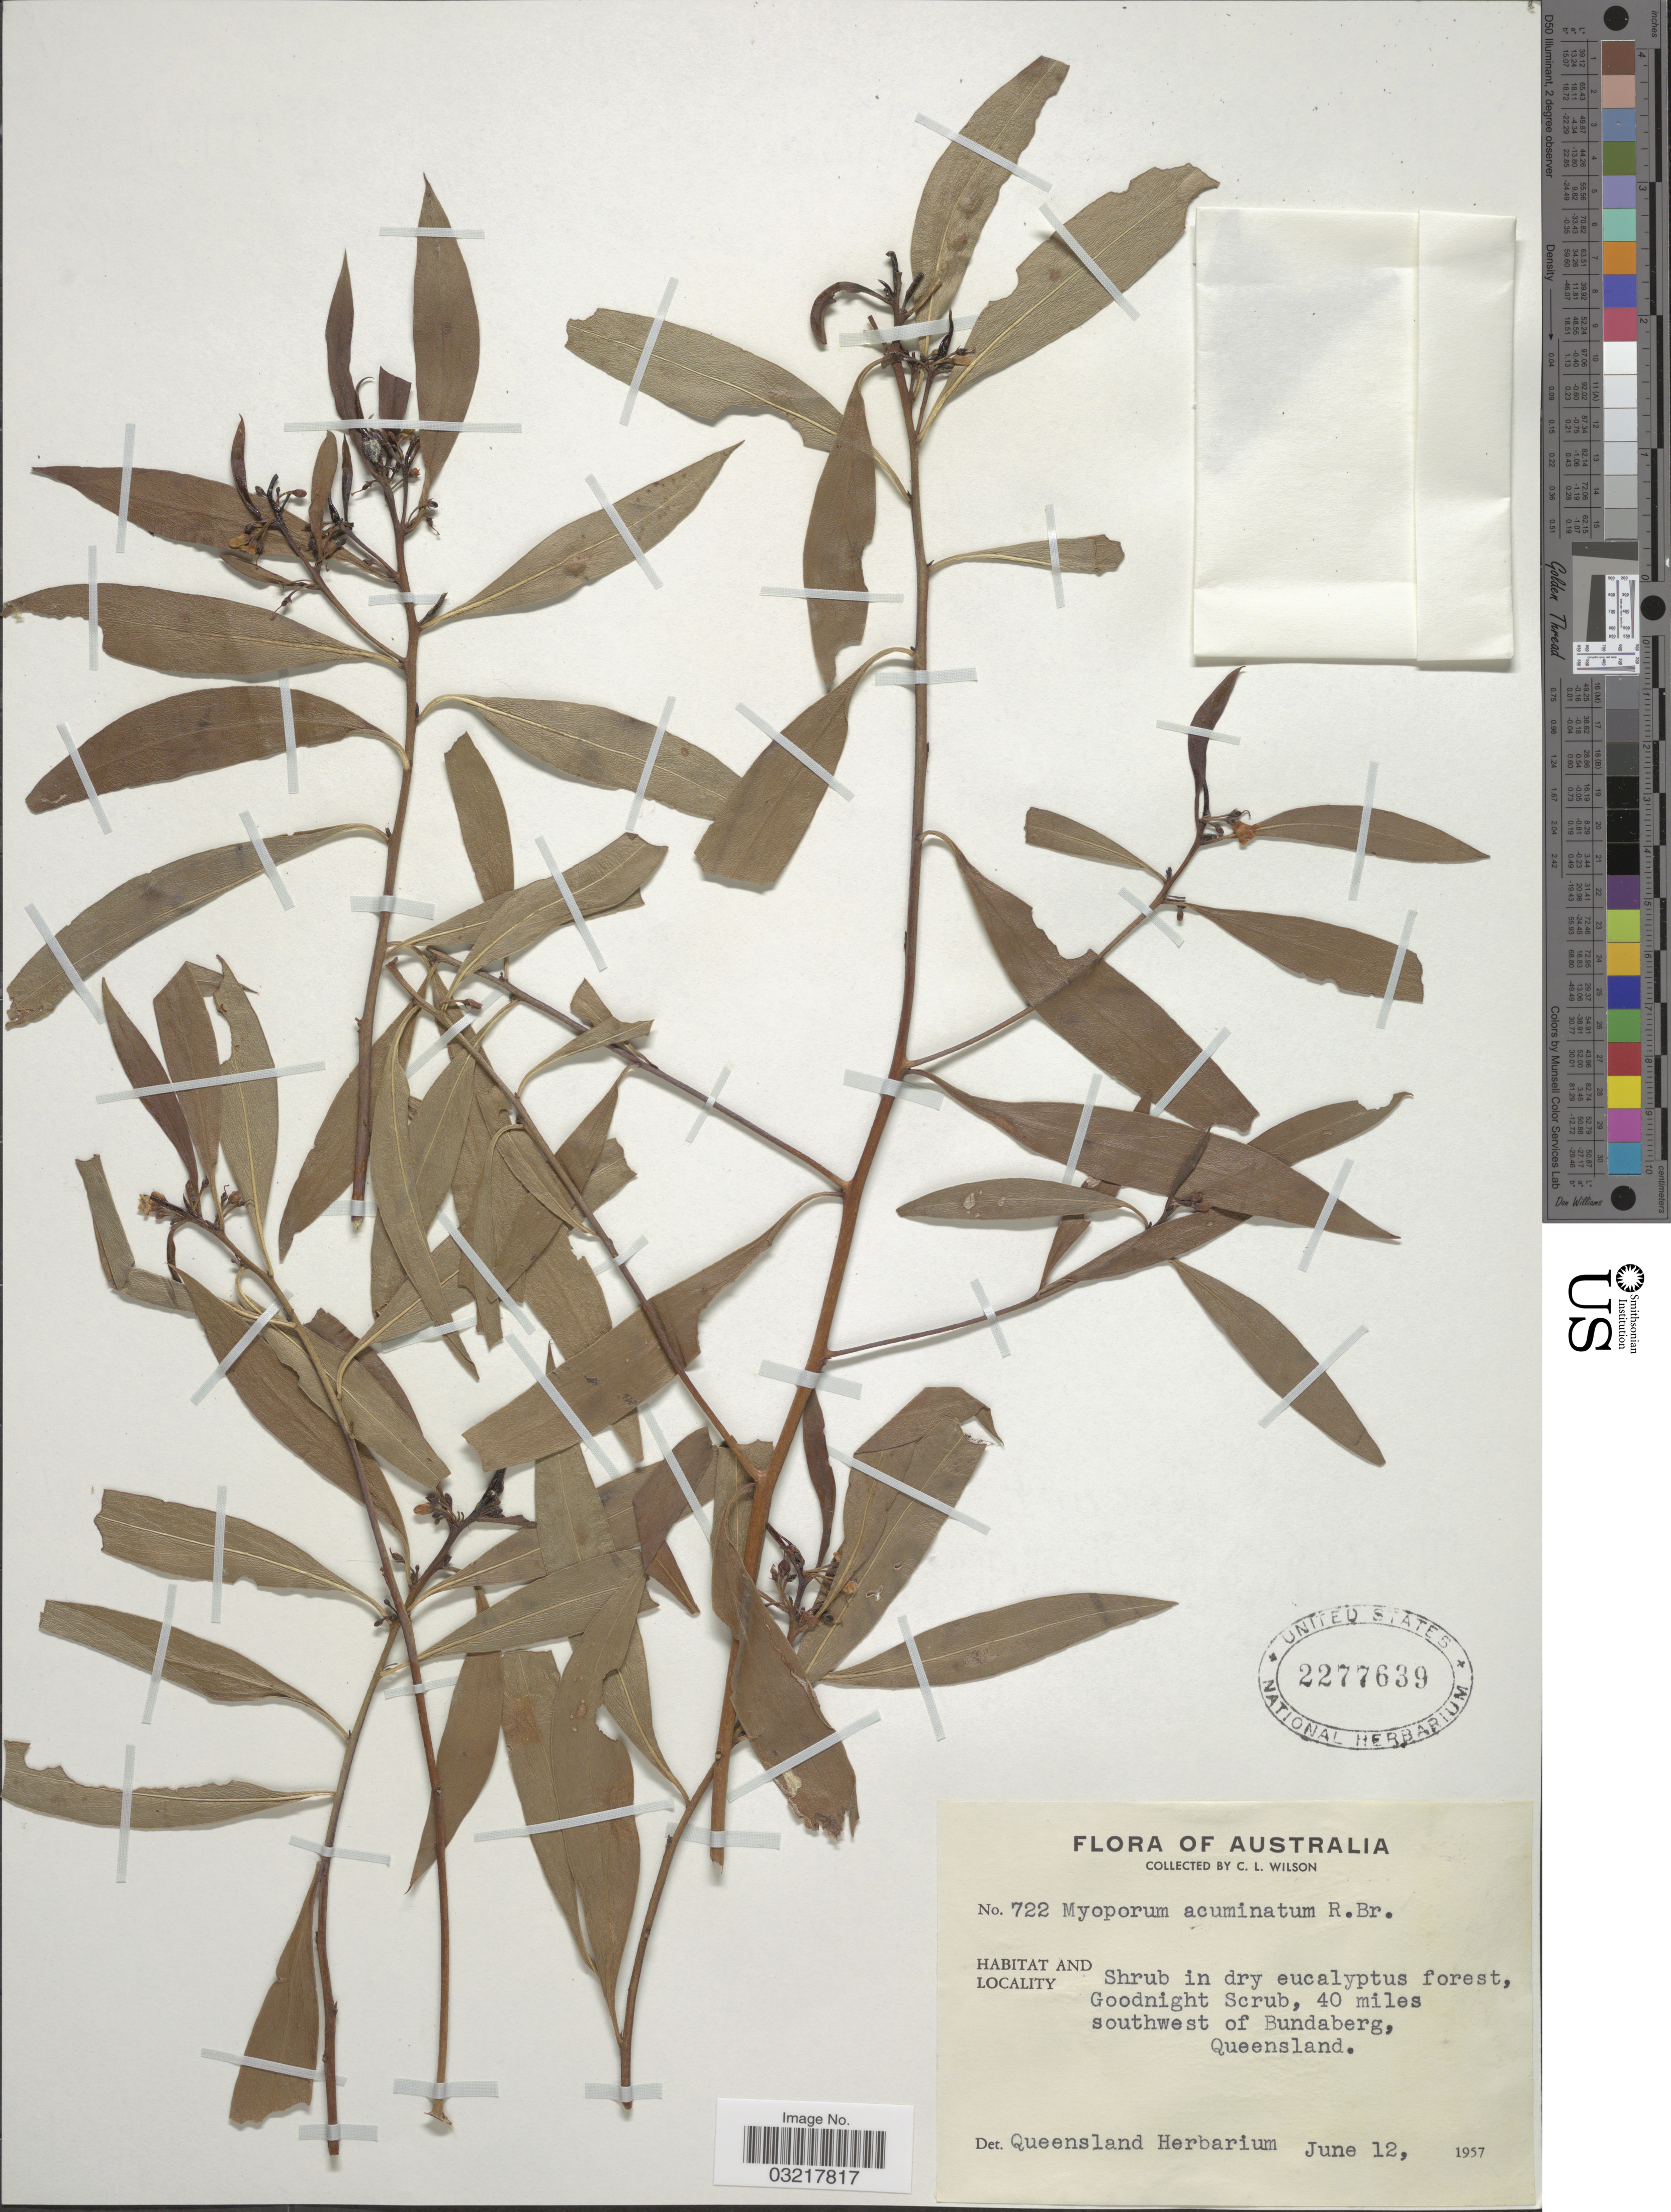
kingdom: Plantae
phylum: Tracheophyta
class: Magnoliopsida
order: Lamiales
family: Scrophulariaceae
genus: Myoporum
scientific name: Myoporum acuminatum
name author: R. Br.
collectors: C. L. Wilson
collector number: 722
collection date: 1957-06-12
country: Australia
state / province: Queensland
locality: Goodnight Scrub, 40 miles southwest of Bundaberg.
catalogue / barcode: US 2277639